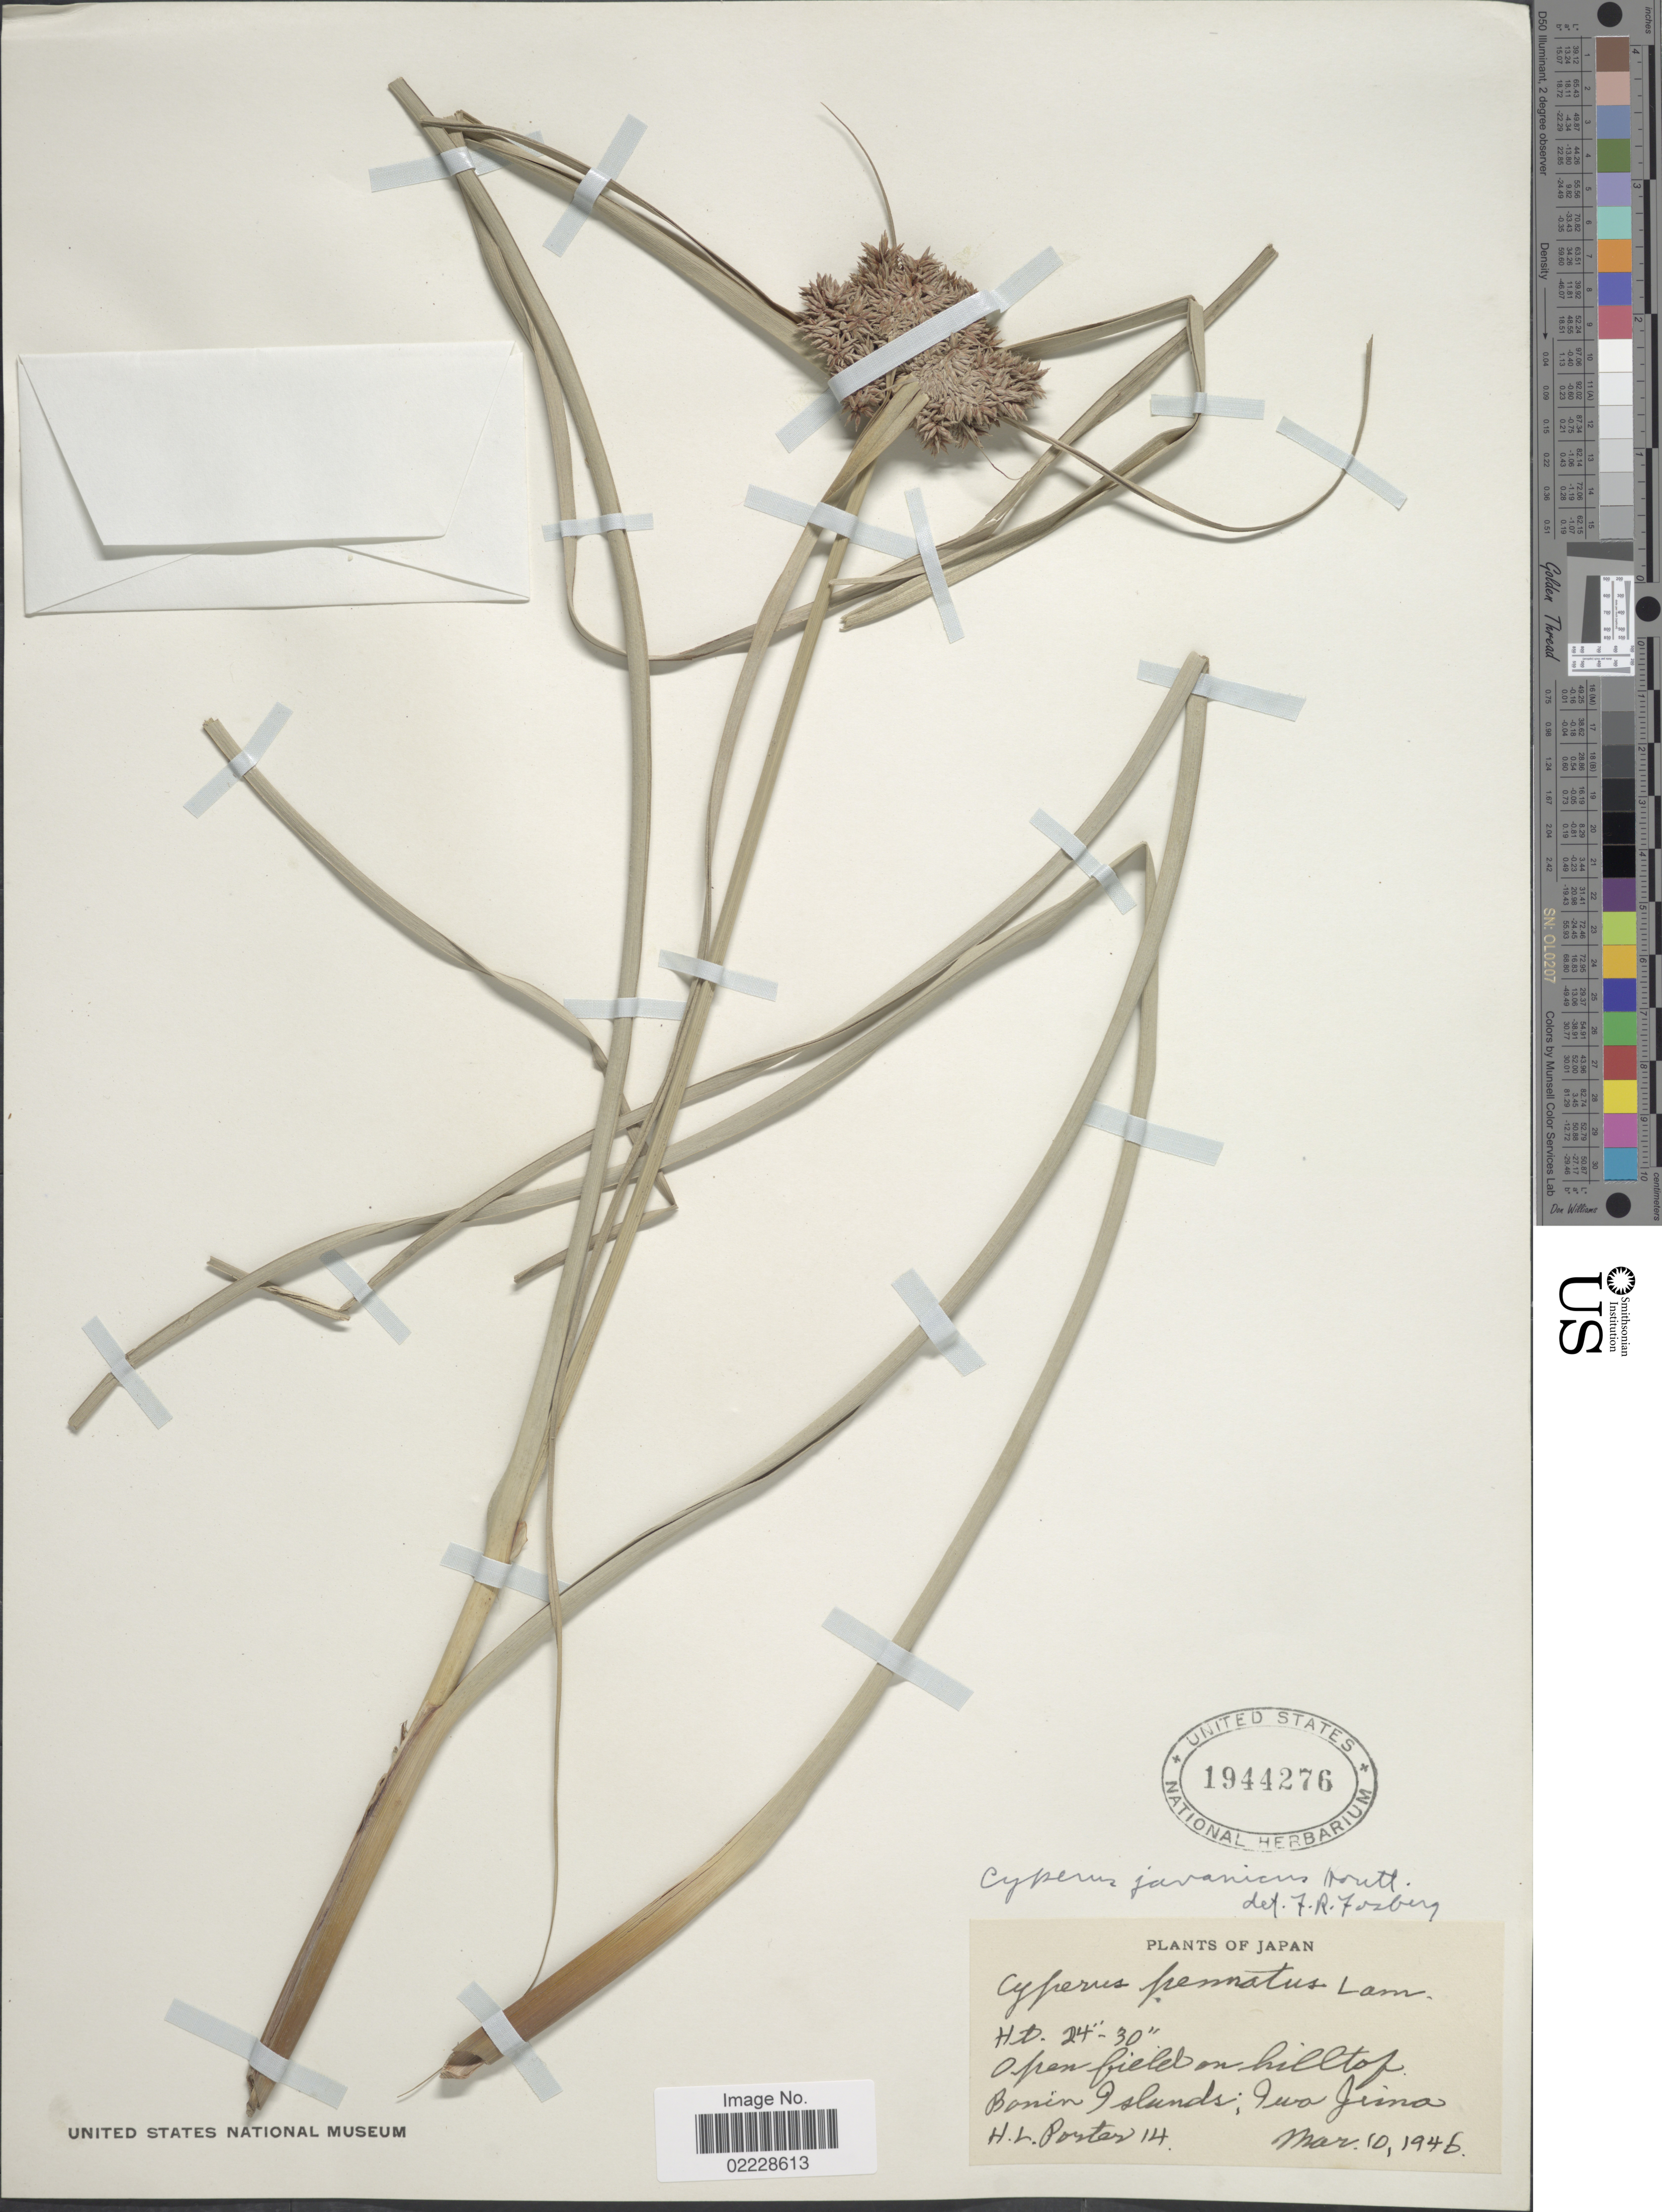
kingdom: Plantae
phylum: Tracheophyta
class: Liliopsida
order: Poales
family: Cyperaceae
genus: Cyperus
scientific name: Cyperus javanicus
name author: Houtt.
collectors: H. L. Porter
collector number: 14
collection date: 1946-03-10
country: Japan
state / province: Tokyo, Federal City of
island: Bonin Islands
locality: Japan, Open fields on hilltop Bonin Islands; Iwo Jima.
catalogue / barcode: US 1944276